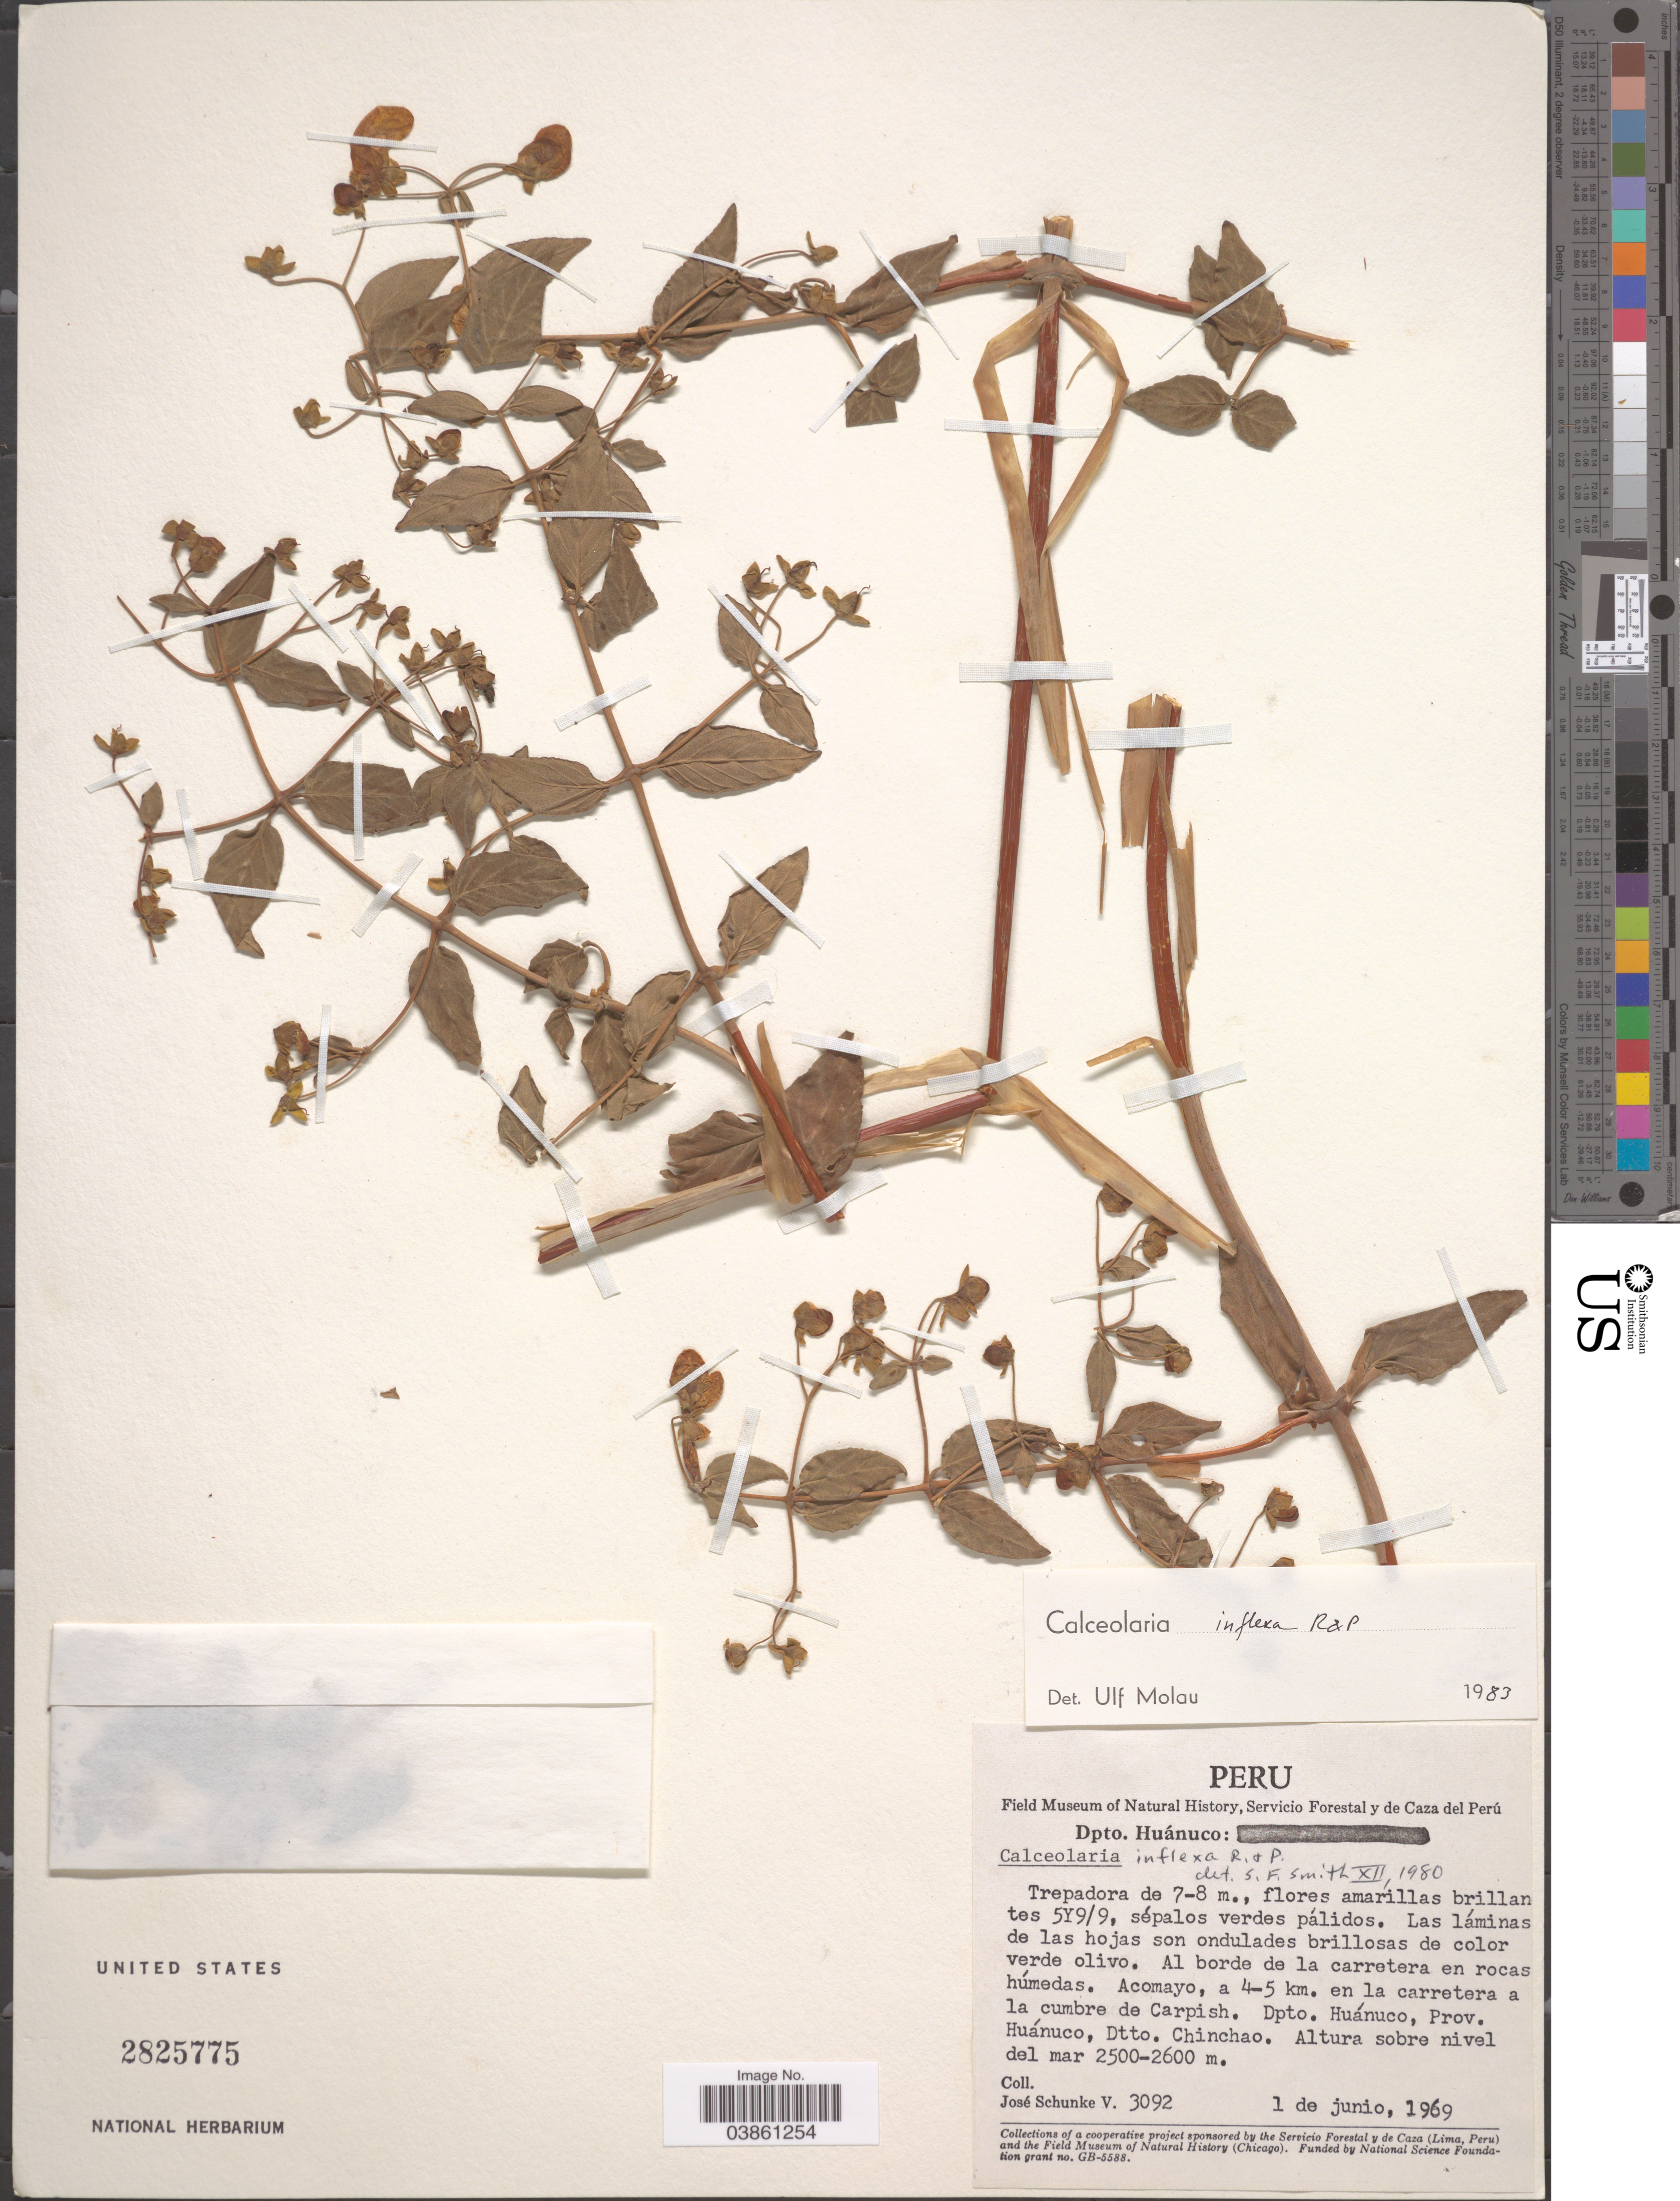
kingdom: Plantae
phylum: Tracheophyta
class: Magnoliopsida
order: Lamiales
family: Calceolariaceae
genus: Calceolaria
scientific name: Calceolaria inflexa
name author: Ruiz & Pav.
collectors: J. Schunke Vigo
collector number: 3092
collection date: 1969-06-01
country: Peru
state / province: Huánuco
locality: Dpto. Huánuco: Acomayo, 4-5 km. en la carretera a la cumbre de Carpish. Dtto. Chinchao.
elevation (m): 2500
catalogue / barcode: US 2825775